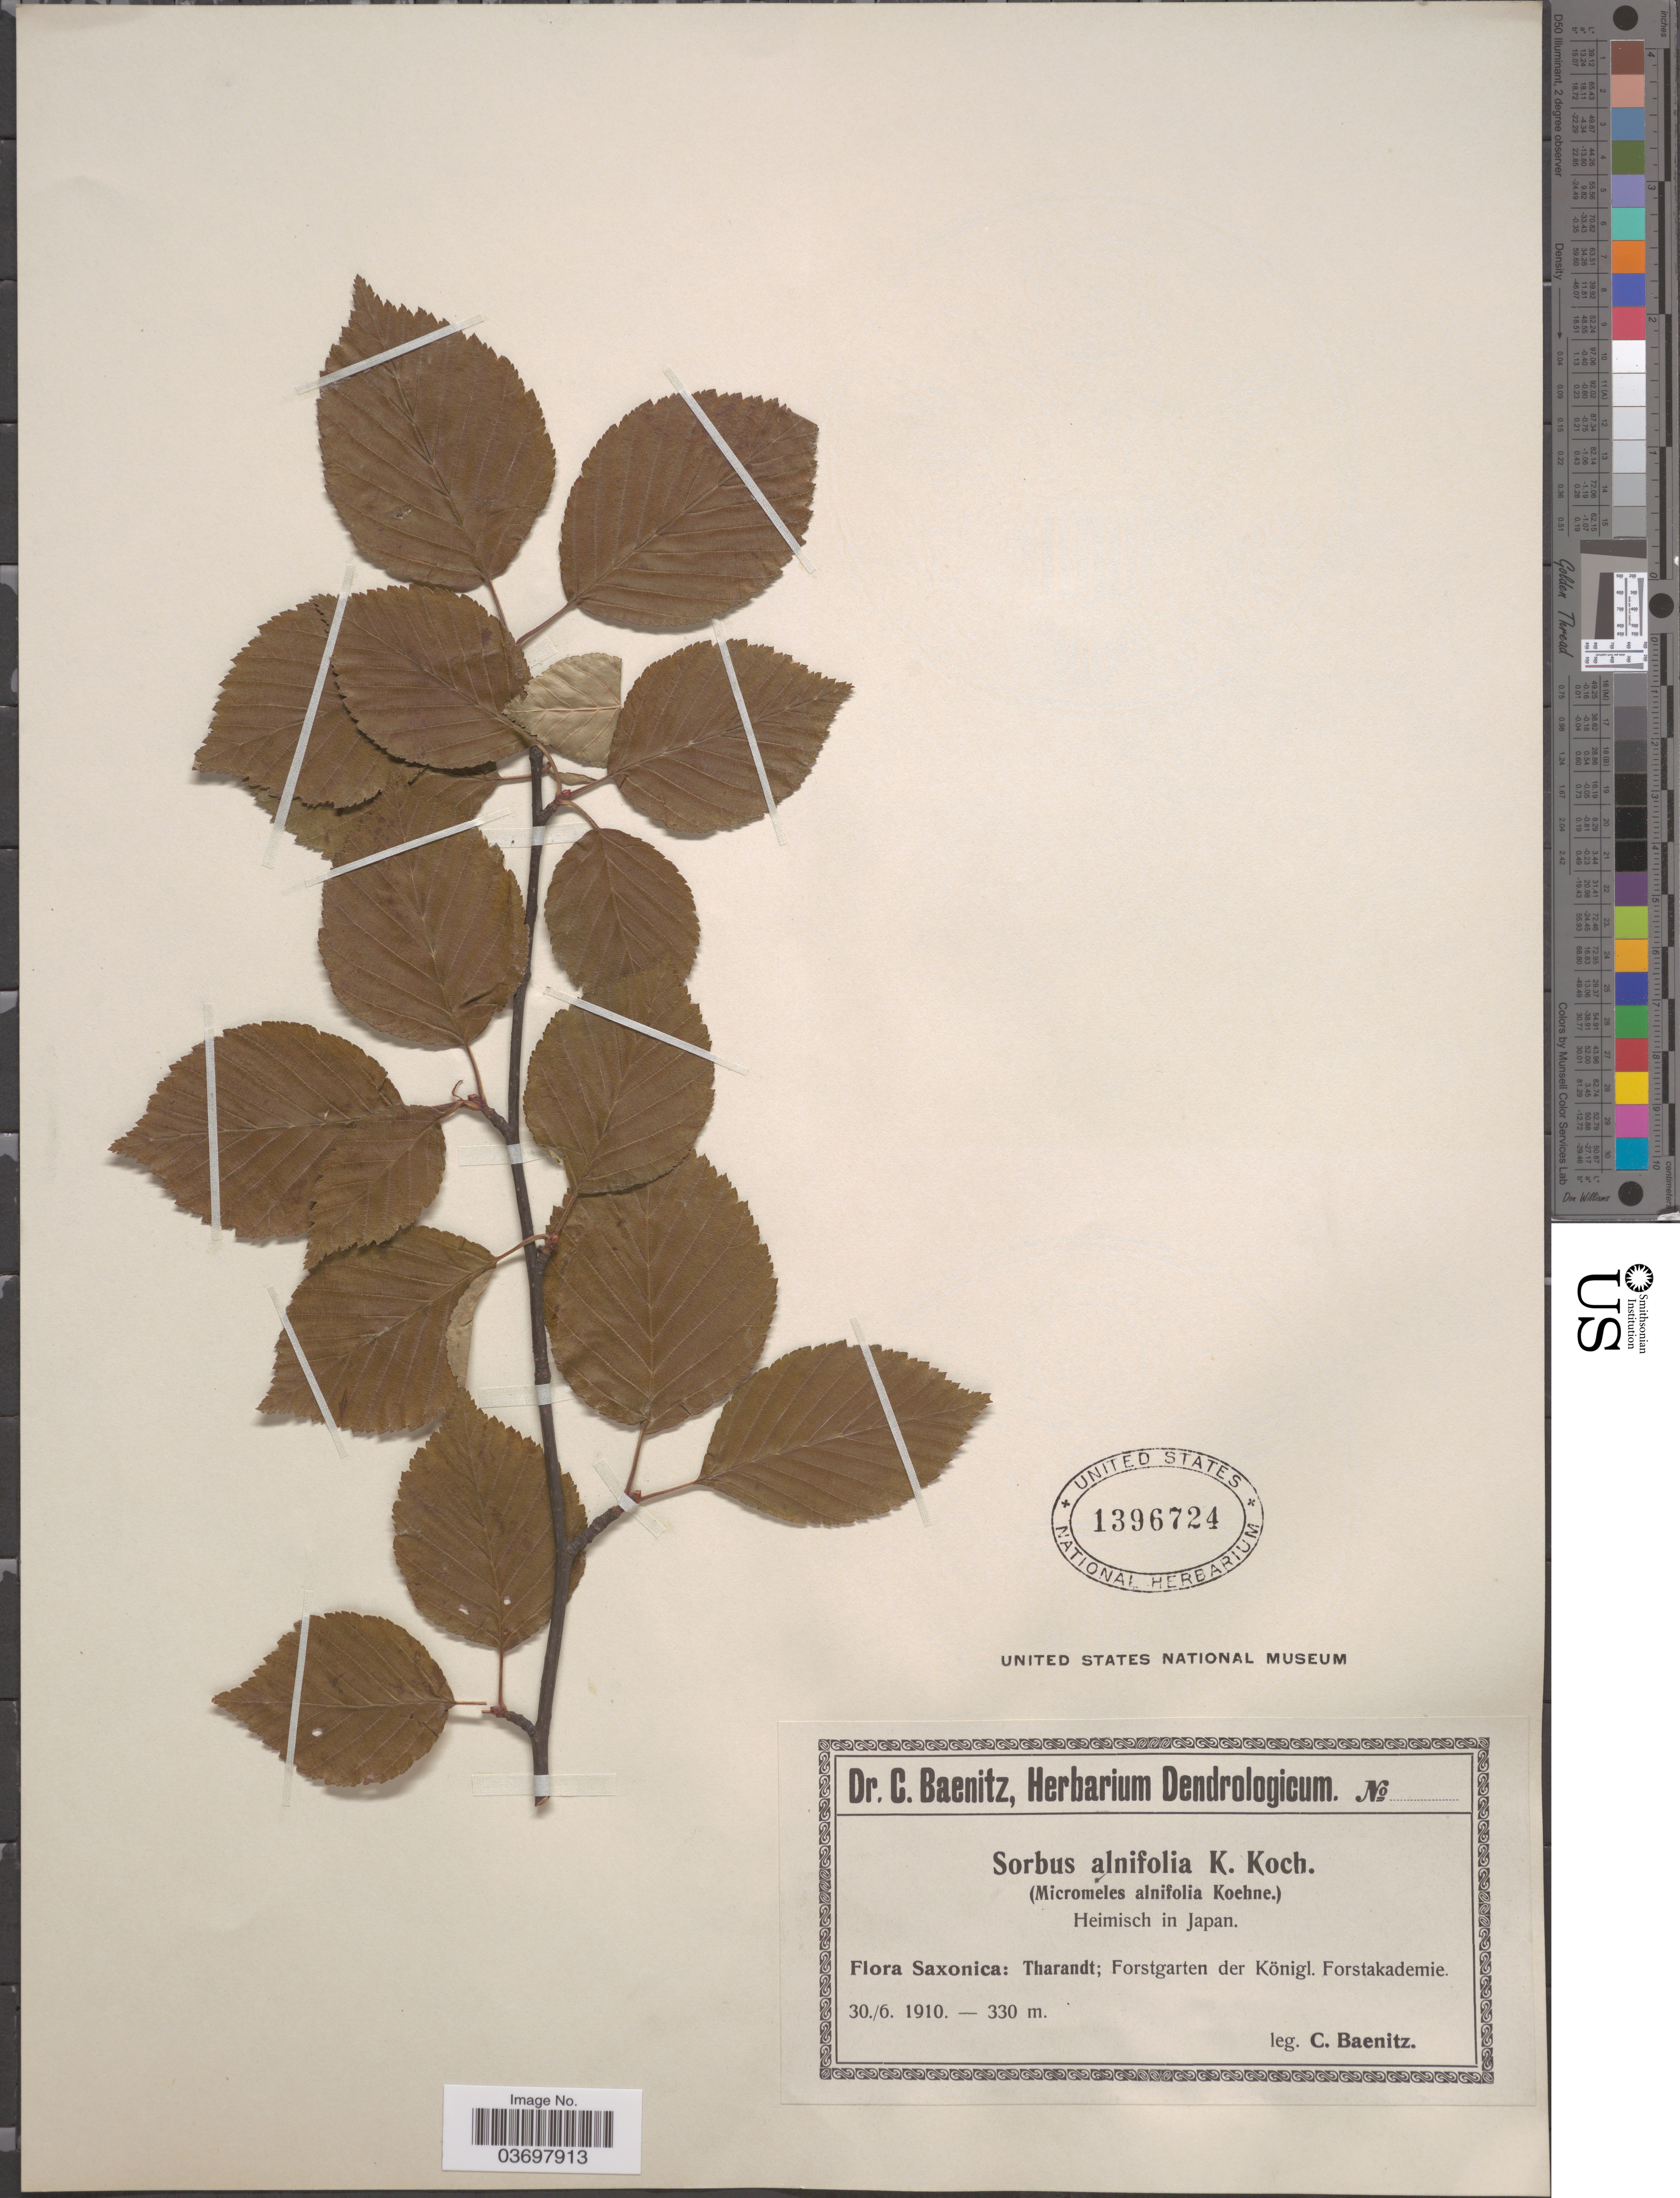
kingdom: Plantae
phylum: Tracheophyta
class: Magnoliopsida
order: Rosales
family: Rosaceae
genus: Sorbus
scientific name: Sorbus alnifolia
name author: (Siebold & Zucc.) K. Koch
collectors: C. G. Baenitz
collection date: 1910-06-30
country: Germany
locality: Saxonica: Tharandt; Forstgarten der Königl. Forstakademie.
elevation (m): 330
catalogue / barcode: US 1396724